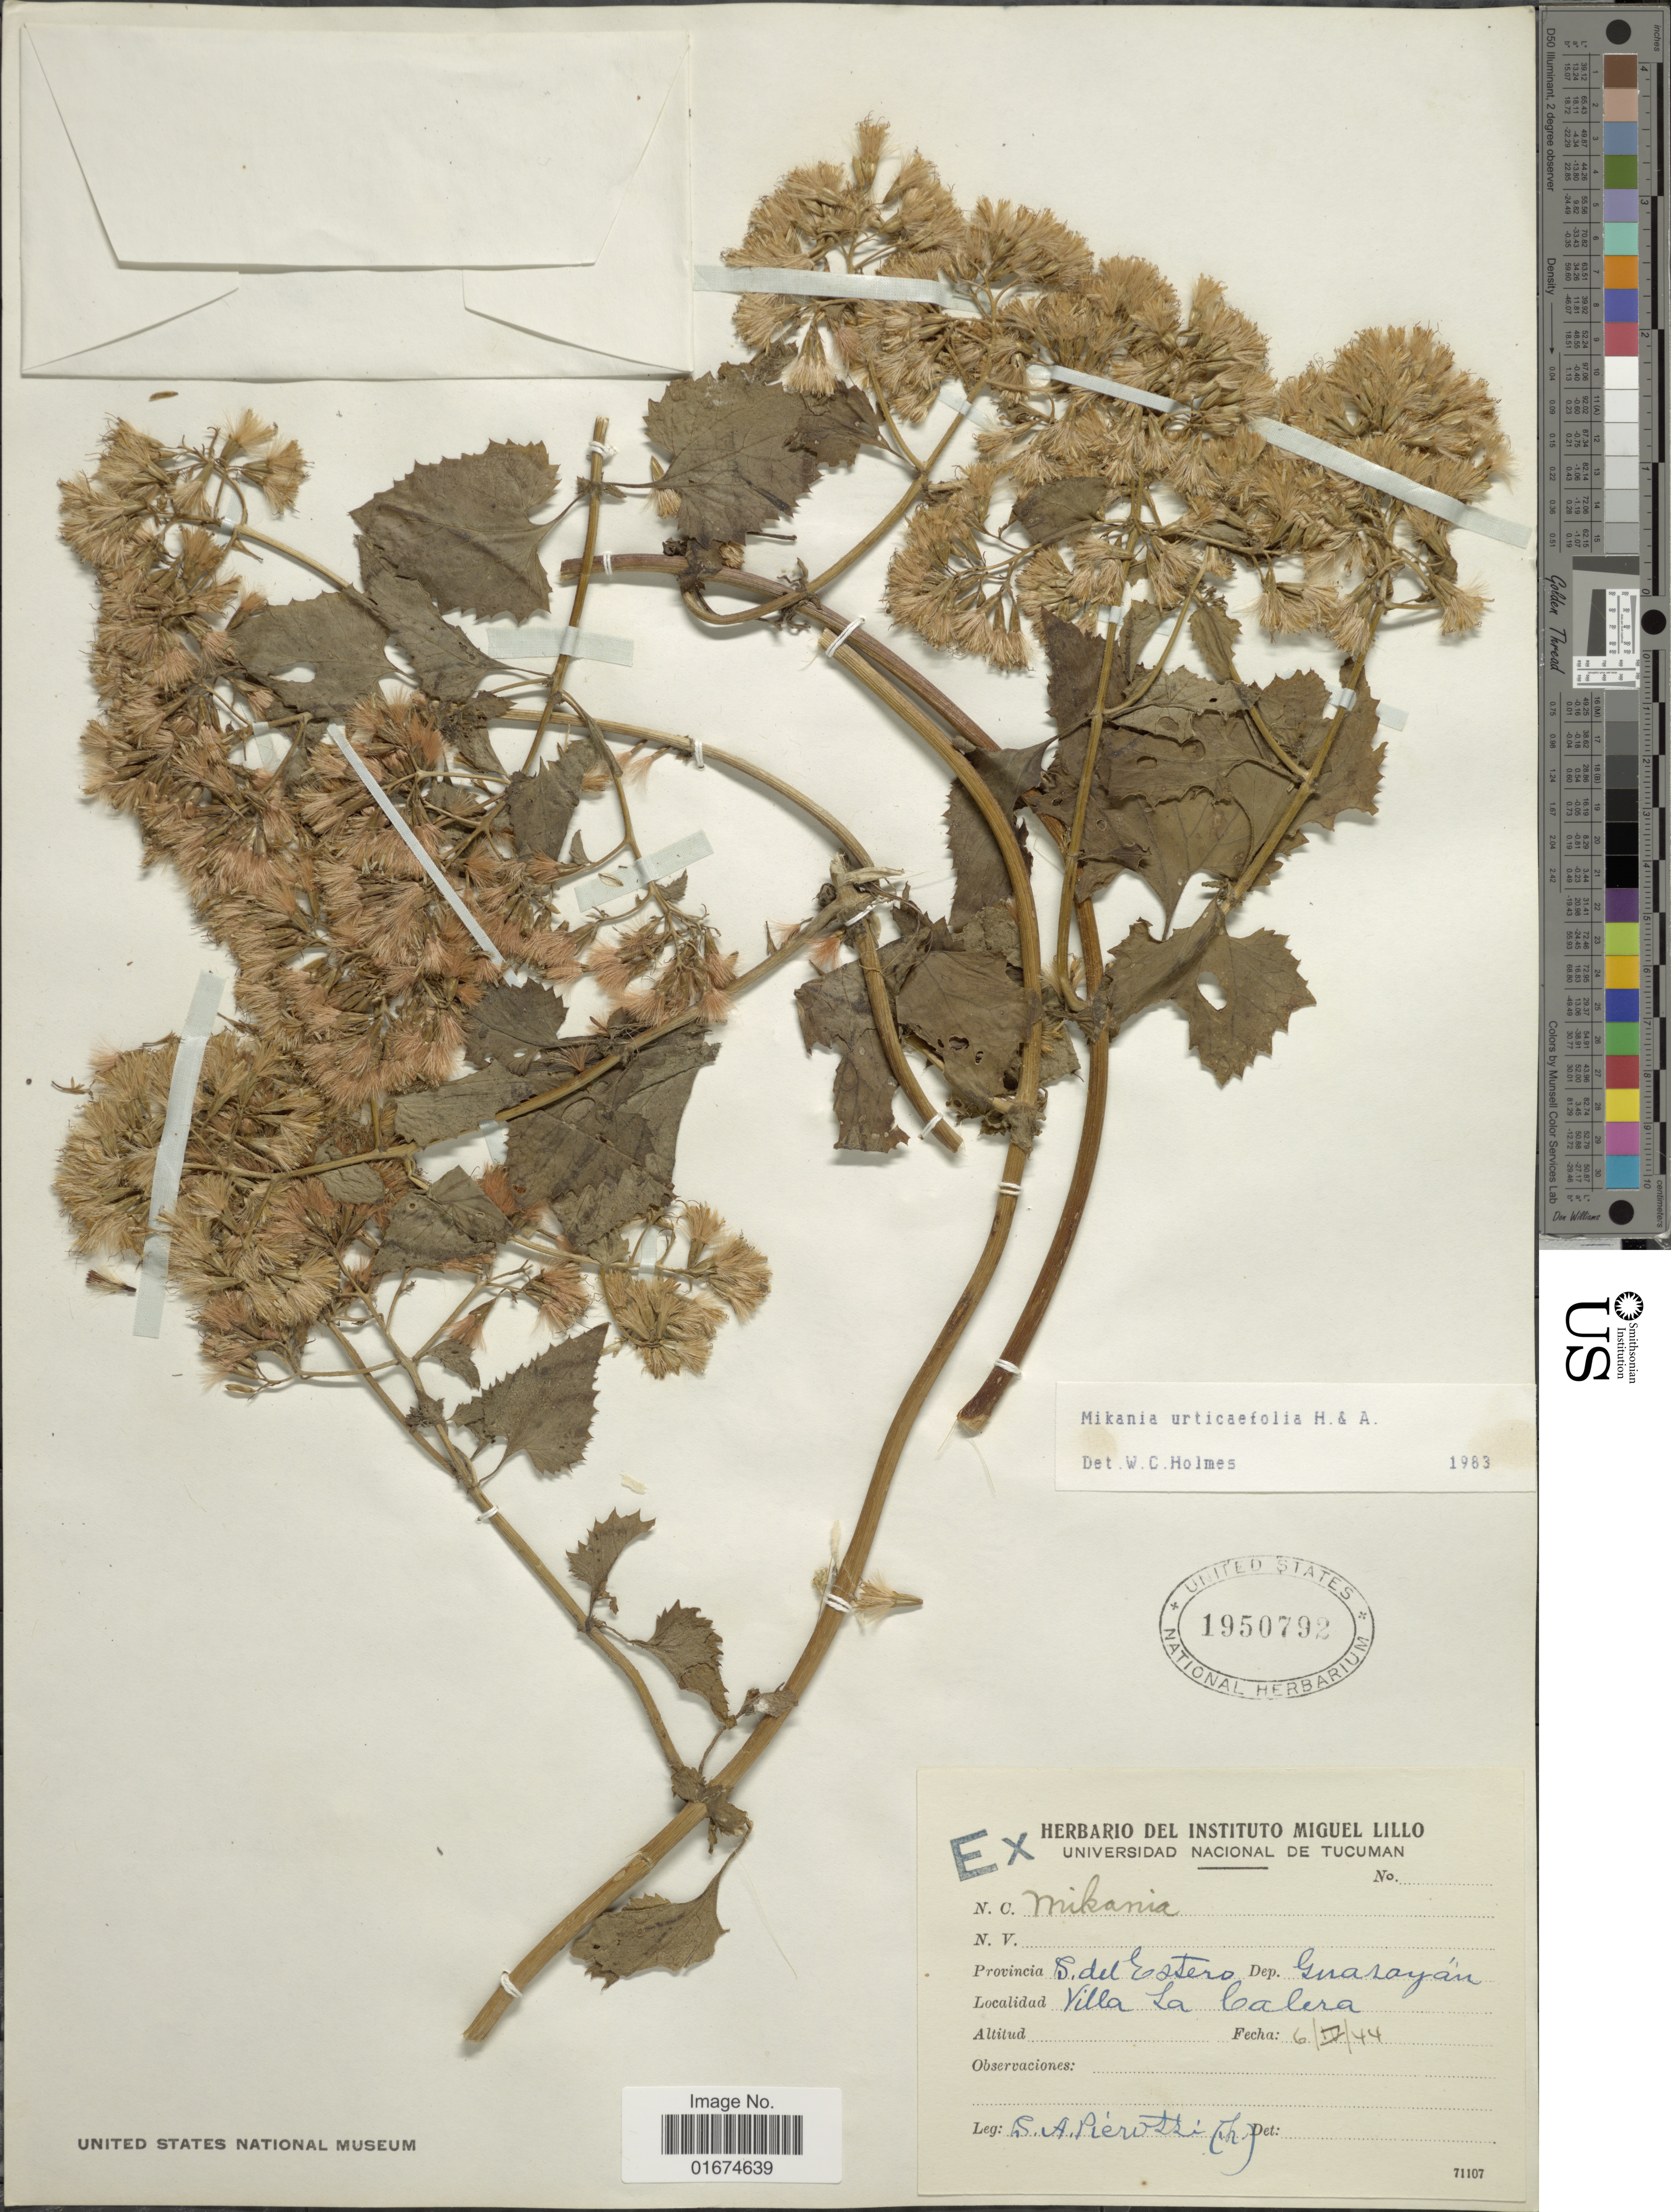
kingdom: Plantae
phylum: Tracheophyta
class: Magnoliopsida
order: Asterales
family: Asteraceae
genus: Mikania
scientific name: Mikania urticifolia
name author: Hook. & Arn.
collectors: S. A. Pierotti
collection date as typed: Transcribed d/m/y: 6/4/44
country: Argentina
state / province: Santiago del Estero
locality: Dep. Guarayán, Villa La Calera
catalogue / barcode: US 1950792